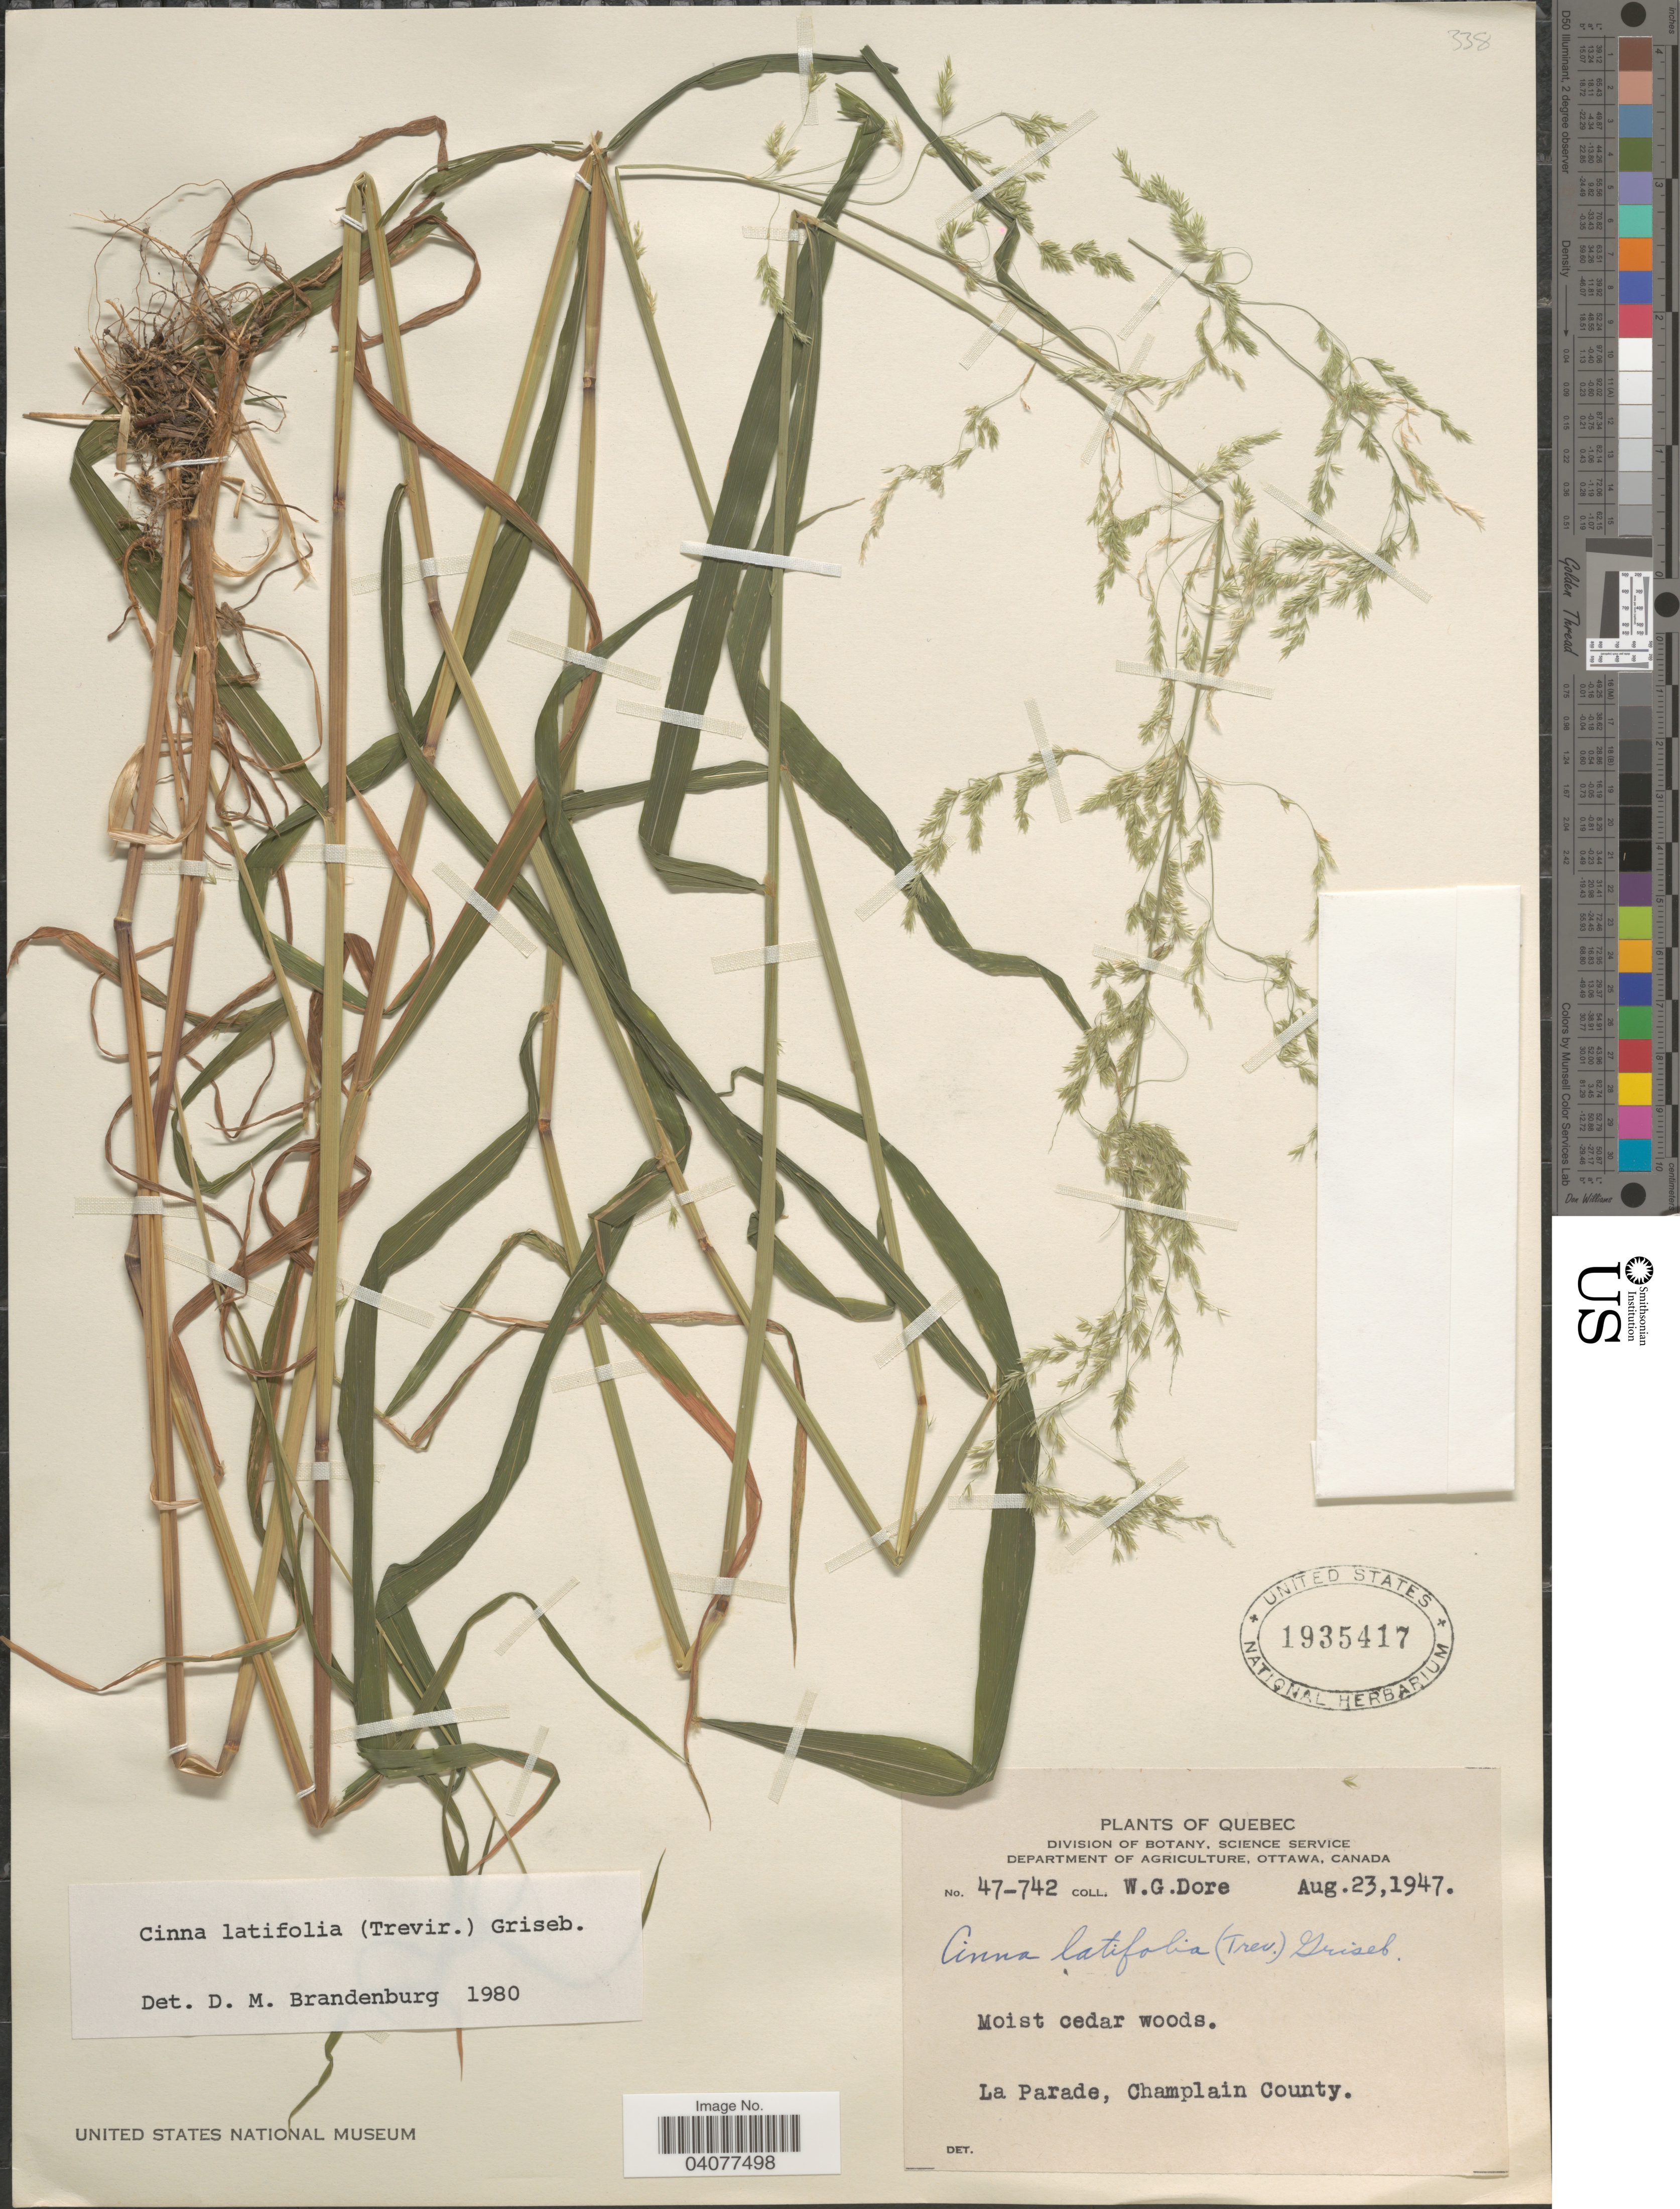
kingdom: Plantae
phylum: Tracheophyta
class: Liliopsida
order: Poales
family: Poaceae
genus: Cinna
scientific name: Cinna latifolia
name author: (Trevir. ex Goeppert) Griseb.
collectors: W. Dore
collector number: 47-742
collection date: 1947-08-23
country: Canada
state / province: Quebec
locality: Moist cedar woods. La Parade, Champlain County.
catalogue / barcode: US 1935417